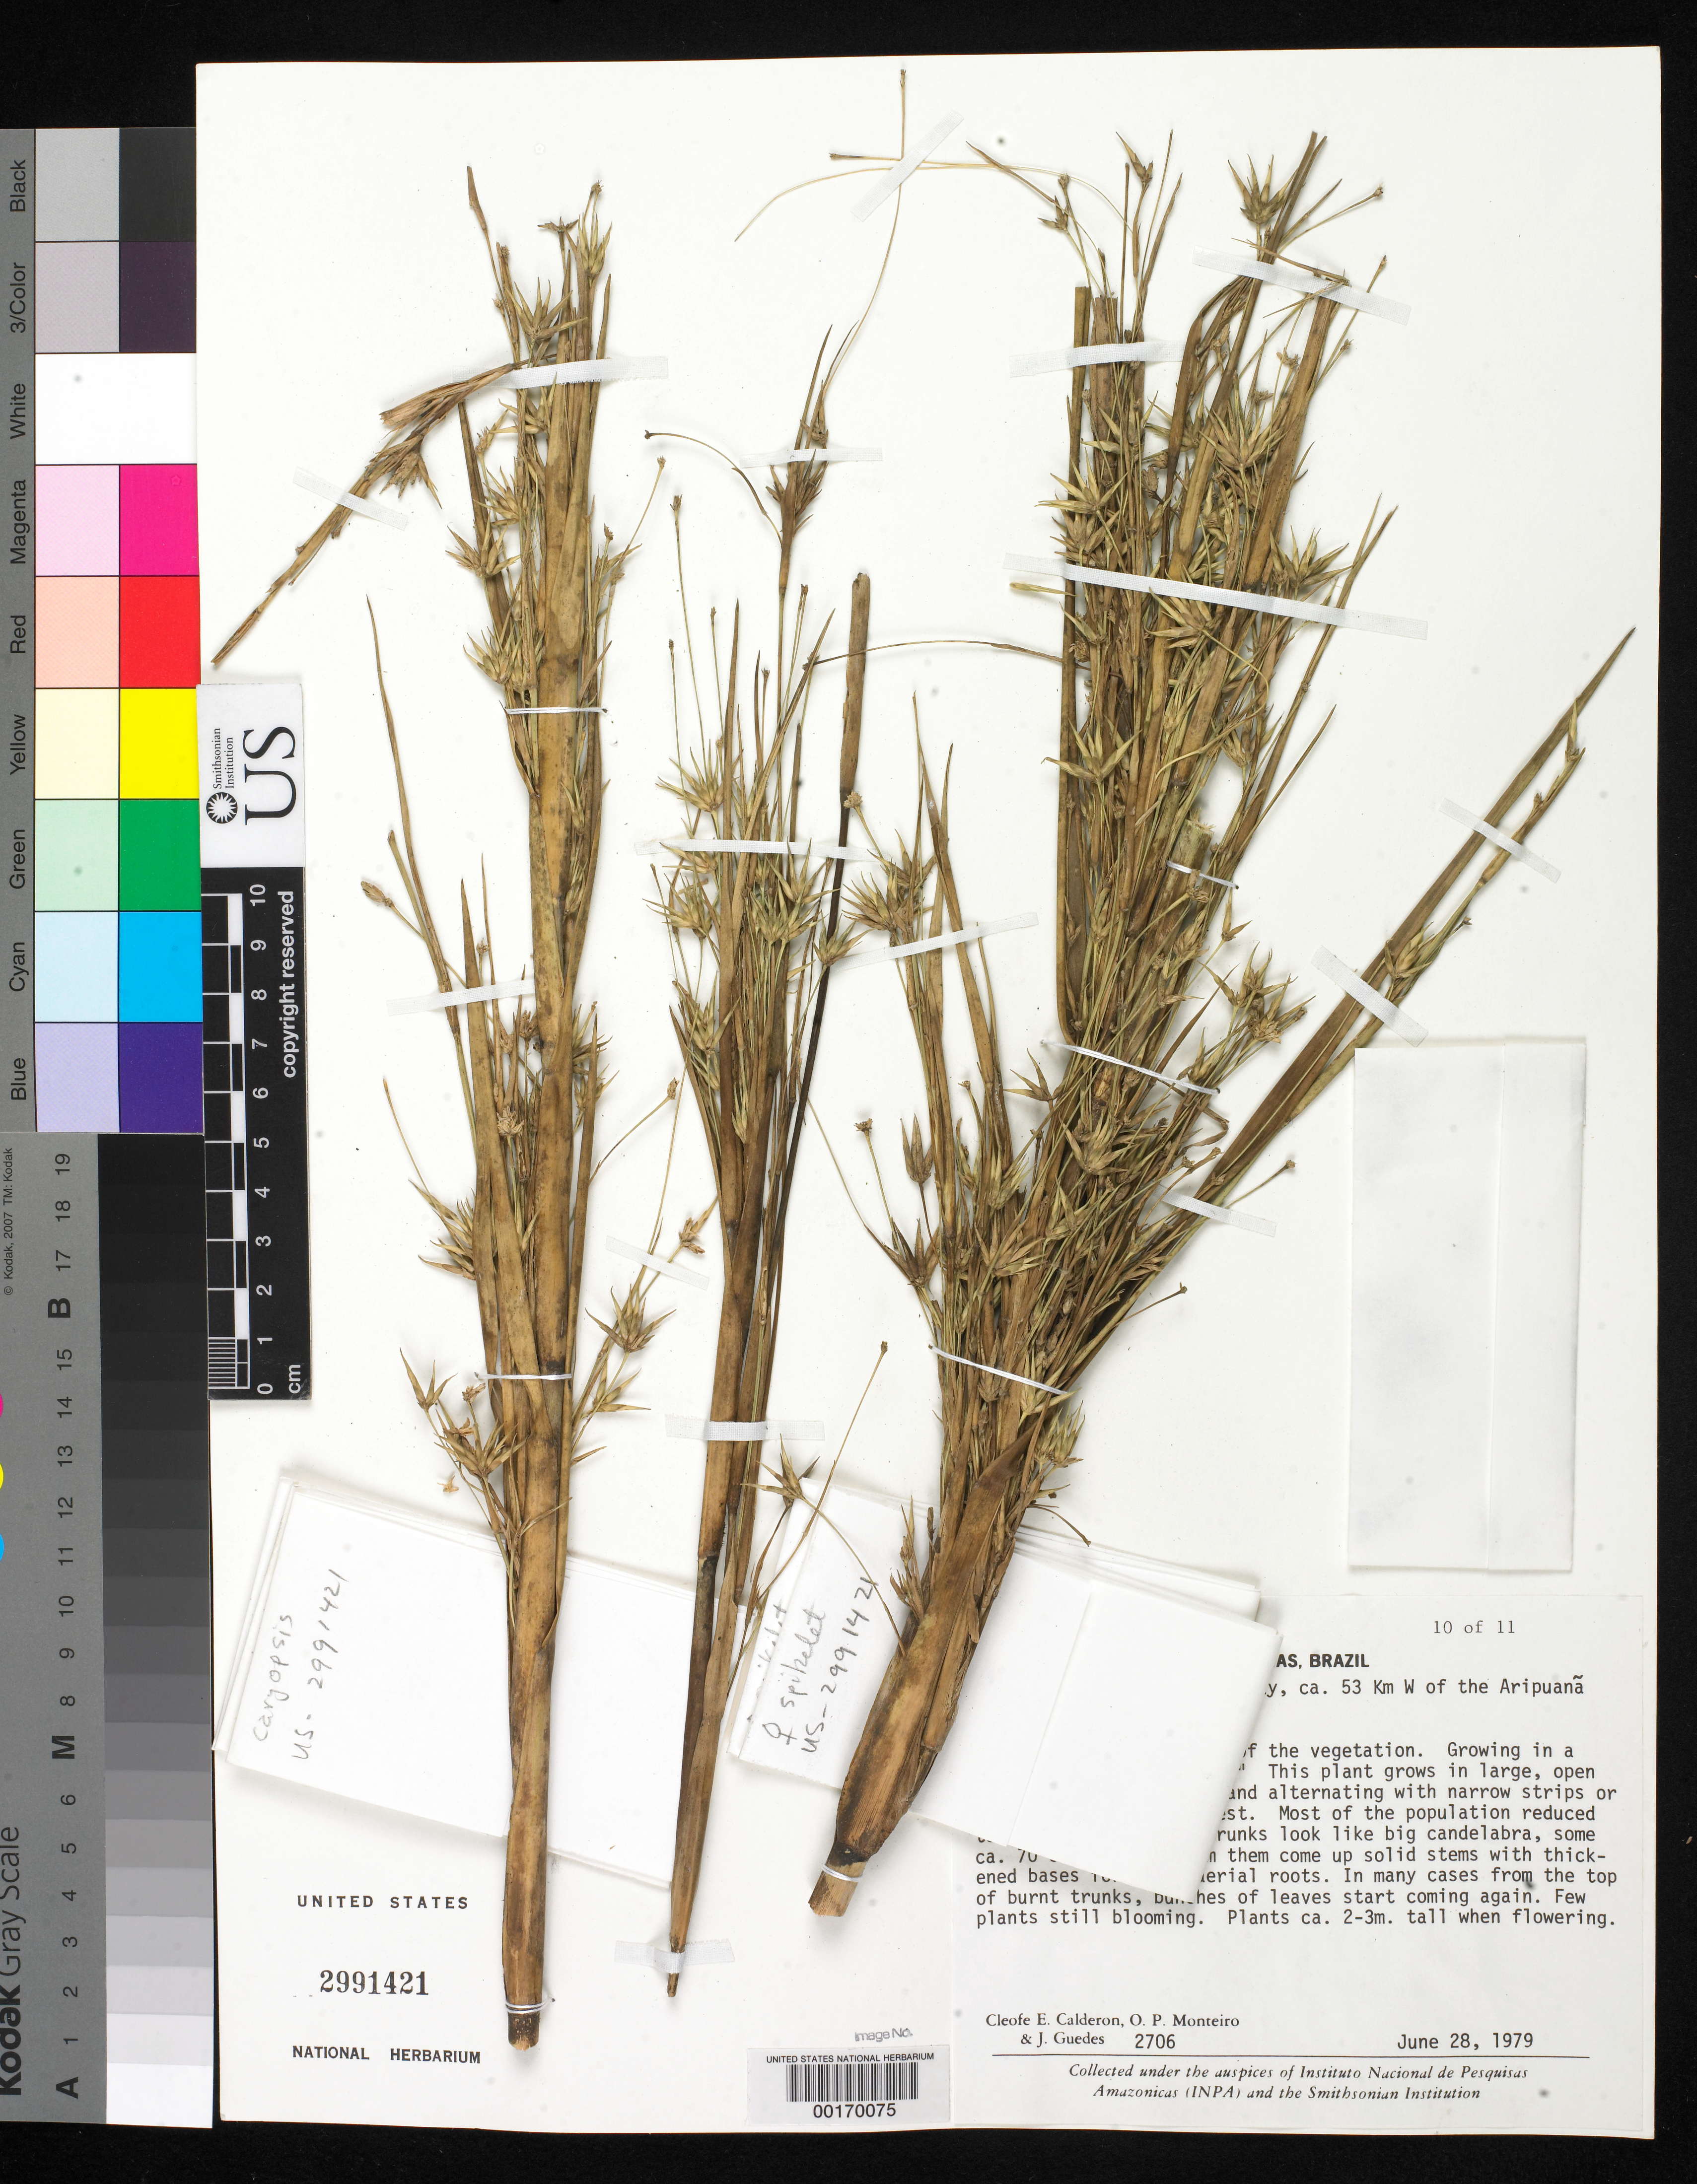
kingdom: Plantae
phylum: Tracheophyta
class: Liliopsida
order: Poales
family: Poaceae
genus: Arundoclaytonia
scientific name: Arundoclaytonia dissimilis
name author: Davidse & J.L. Ellis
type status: Isotype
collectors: C. E. Calderón, O. P. Monteiro & J. Guedes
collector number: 2706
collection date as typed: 28 Jun 1979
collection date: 1979-06-28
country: Brazil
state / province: Amazonas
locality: Transamazon highway, ca. 53 km W of Aripuana River, Campina region.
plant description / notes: Additional type material filed separately with bulky bamboos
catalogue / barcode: US 2991421